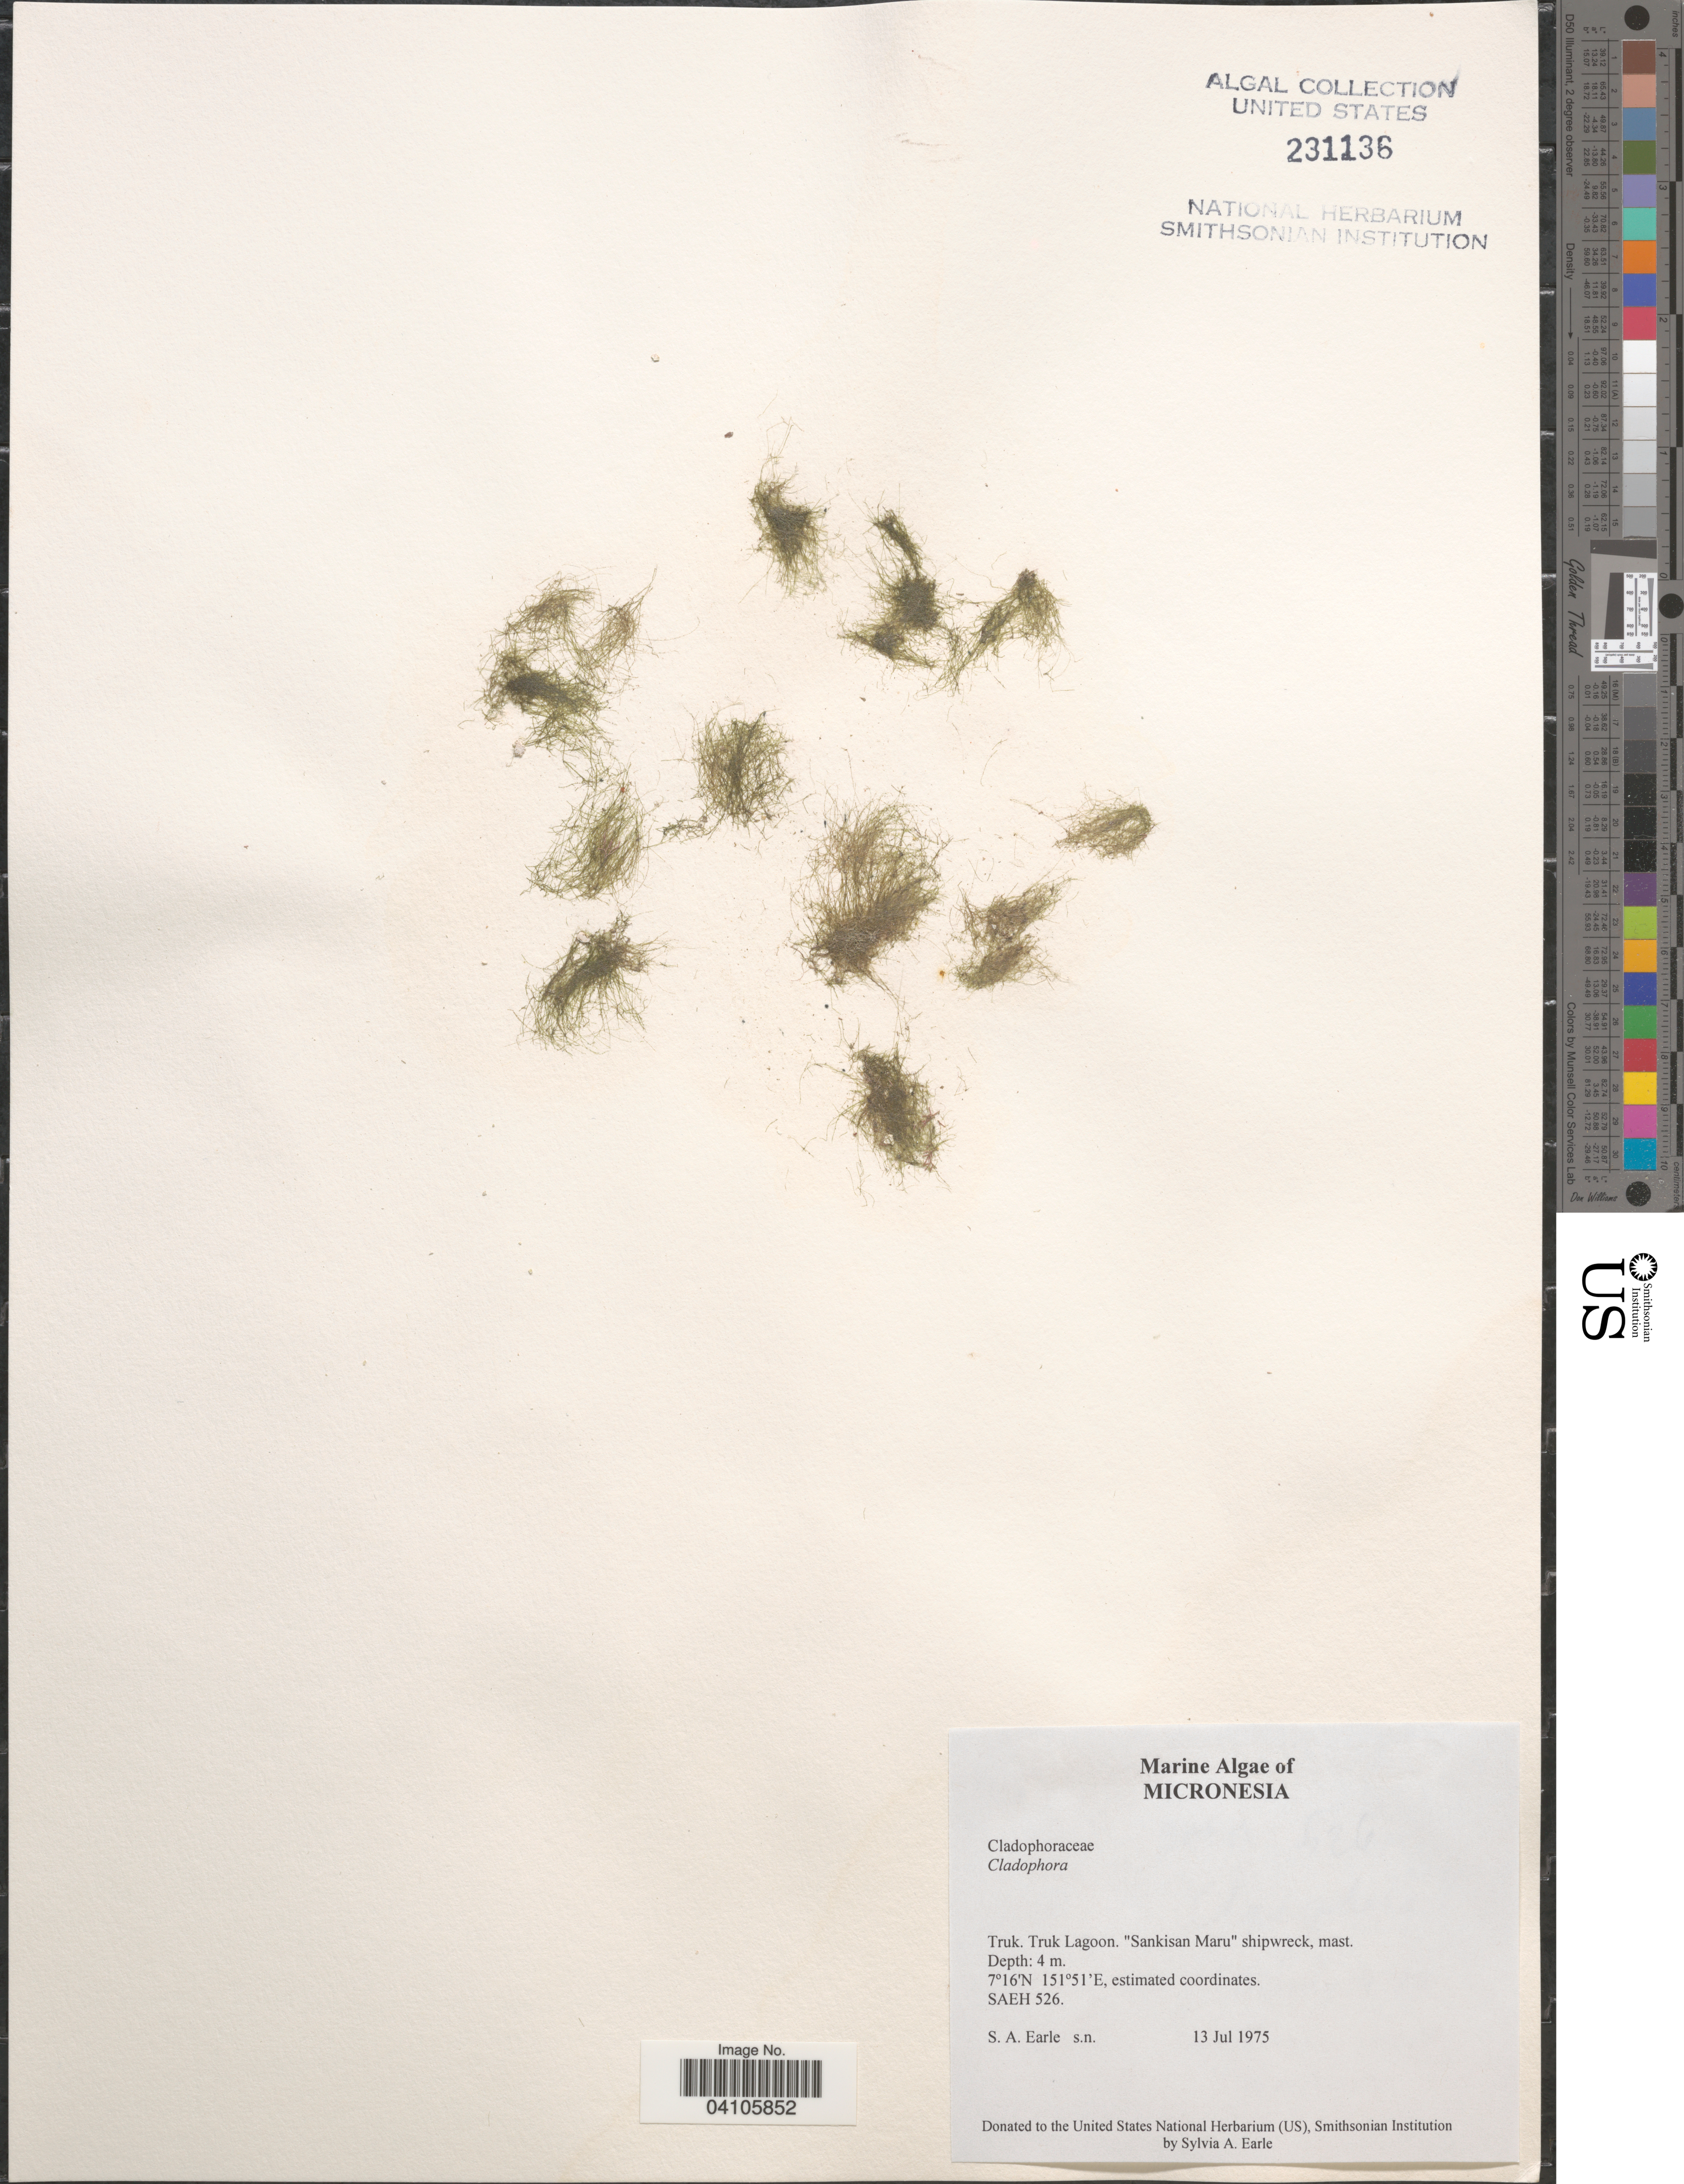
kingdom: Plantae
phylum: Chlorophyta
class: Ulvophyceae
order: Cladophorales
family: Cladophoraceae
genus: Cladophora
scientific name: Cladophora sp.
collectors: S. A. Earle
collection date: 1975-07-13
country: Micronesia, Federated States of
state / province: Truk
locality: Truk Lagoon. "Sankisan Maru" shipwreck, mast.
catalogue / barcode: US 231136